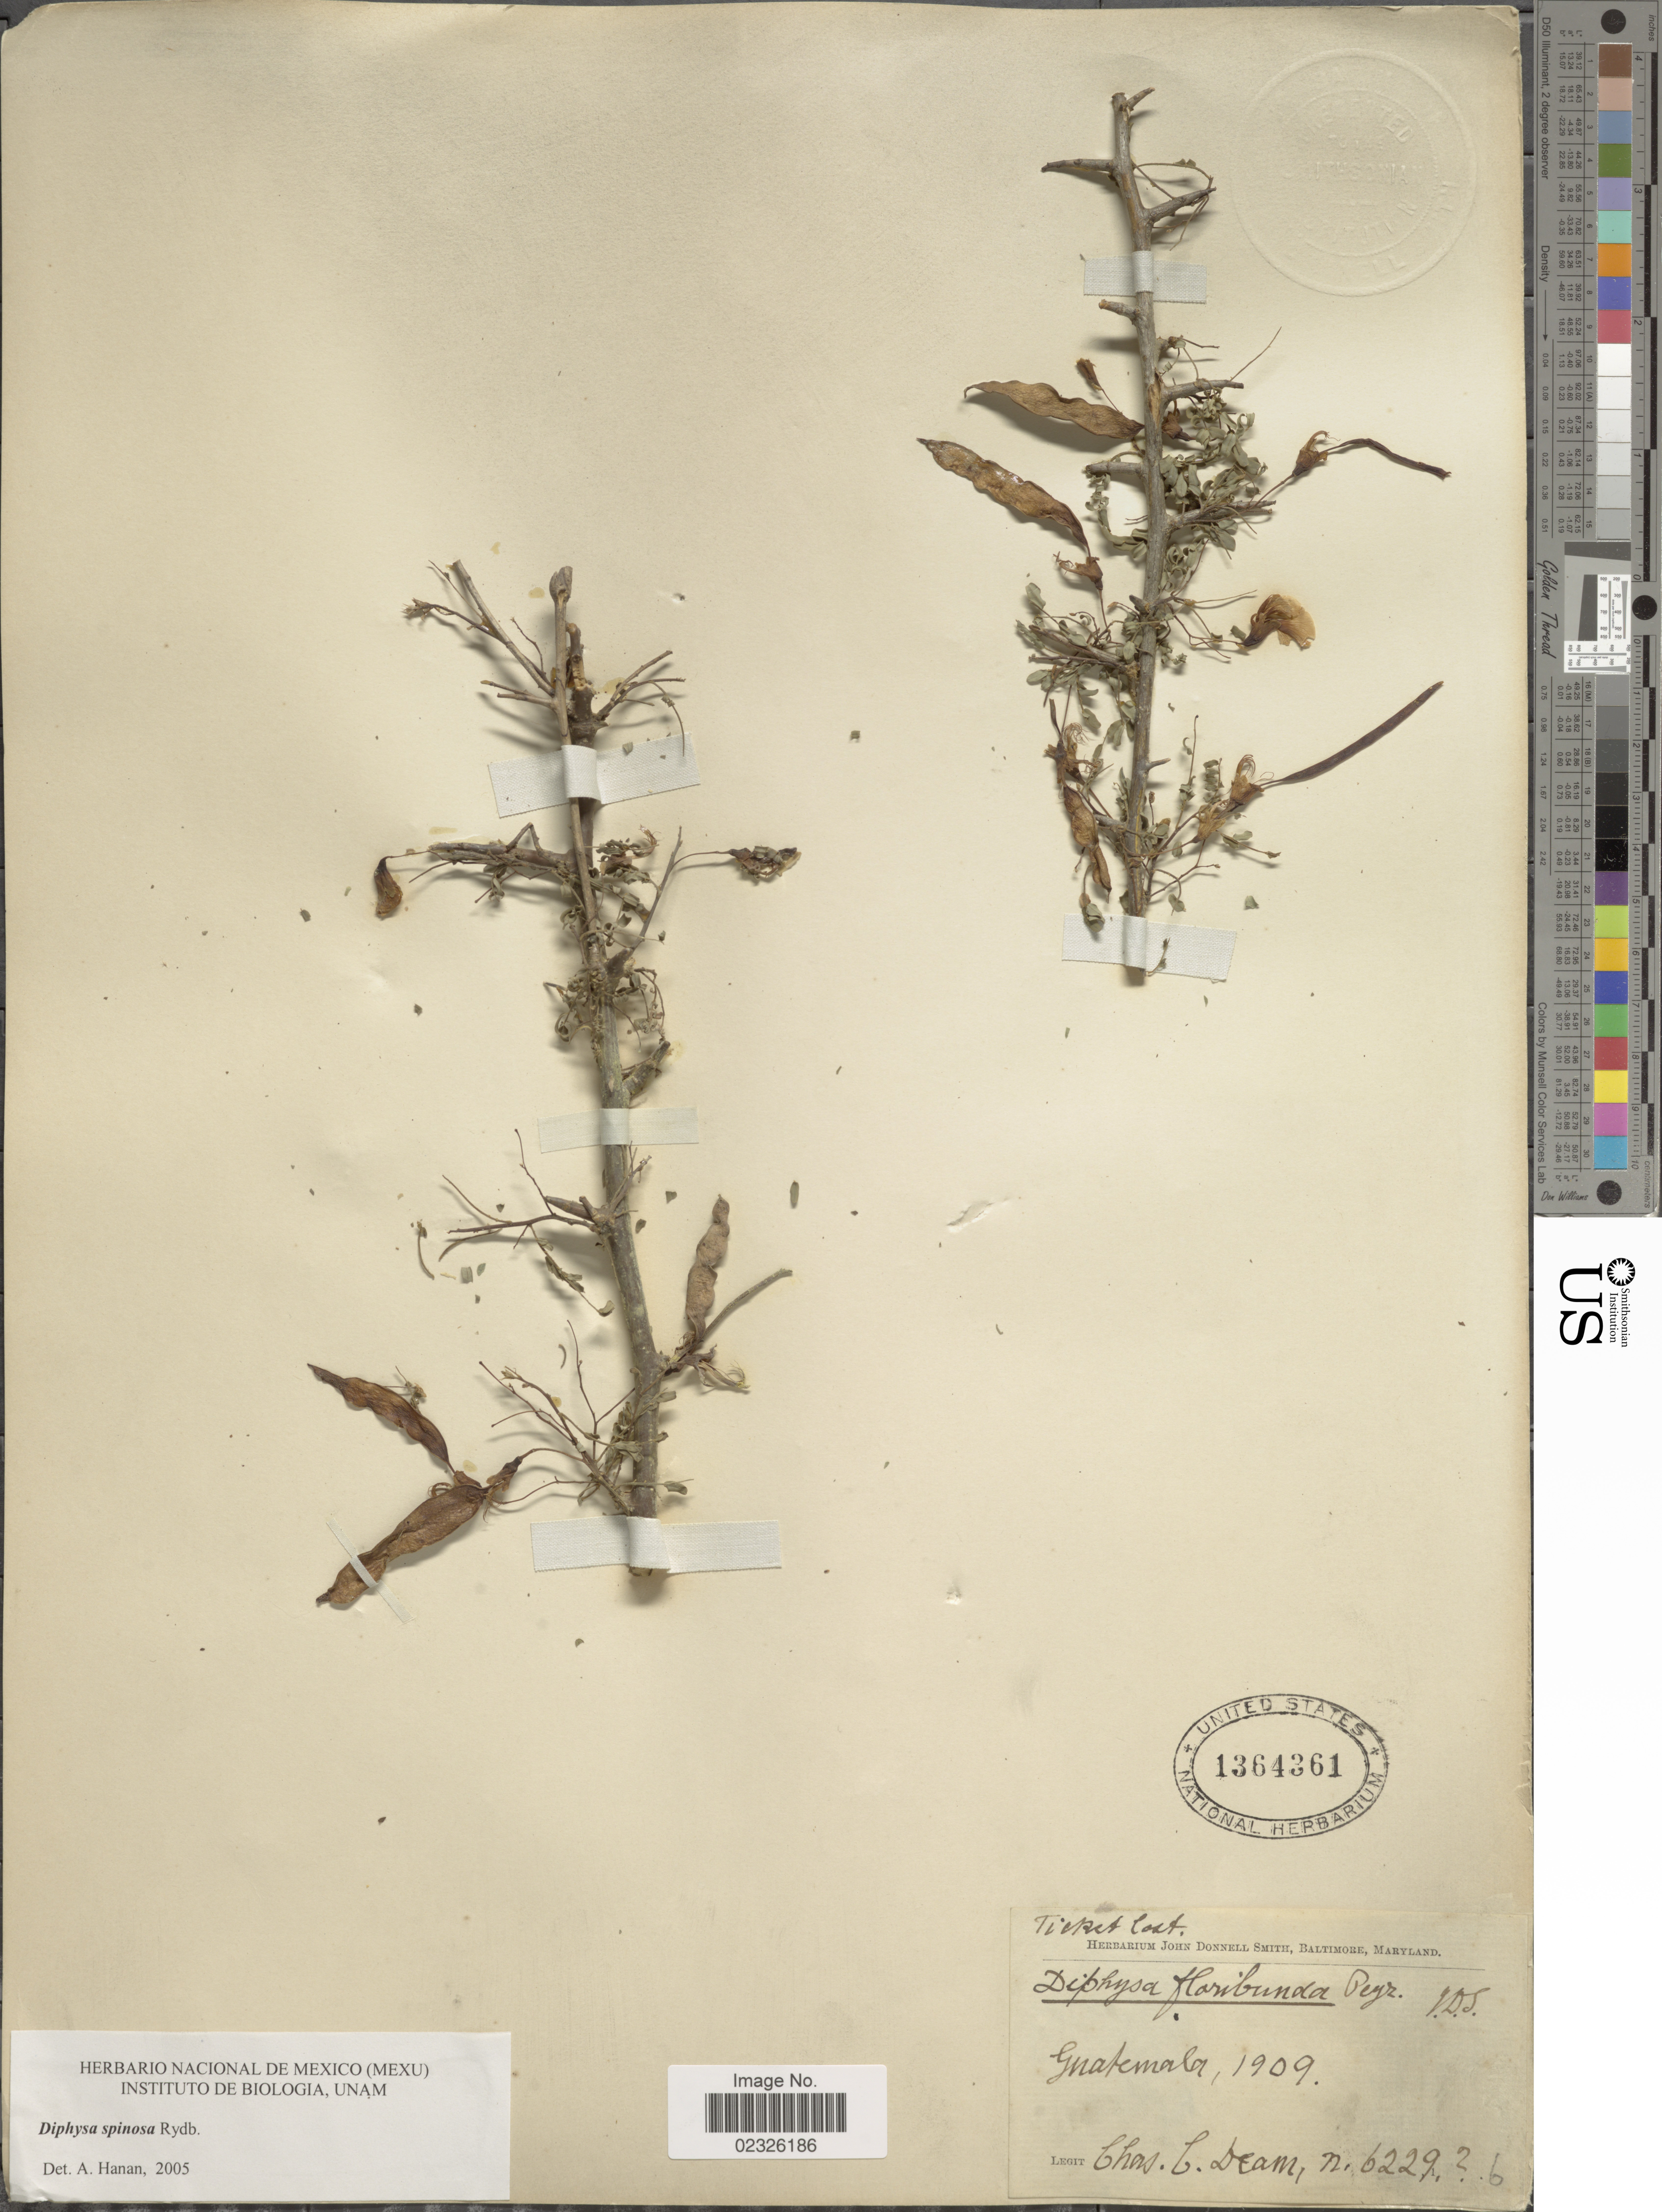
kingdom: Plantae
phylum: Tracheophyta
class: Magnoliopsida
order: Fabales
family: Fabaceae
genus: Diphysa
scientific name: Diphysa spinosa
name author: Rydb.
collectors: C. Deam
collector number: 6229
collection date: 1909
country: Guatemala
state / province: Guatemala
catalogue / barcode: US 1364361